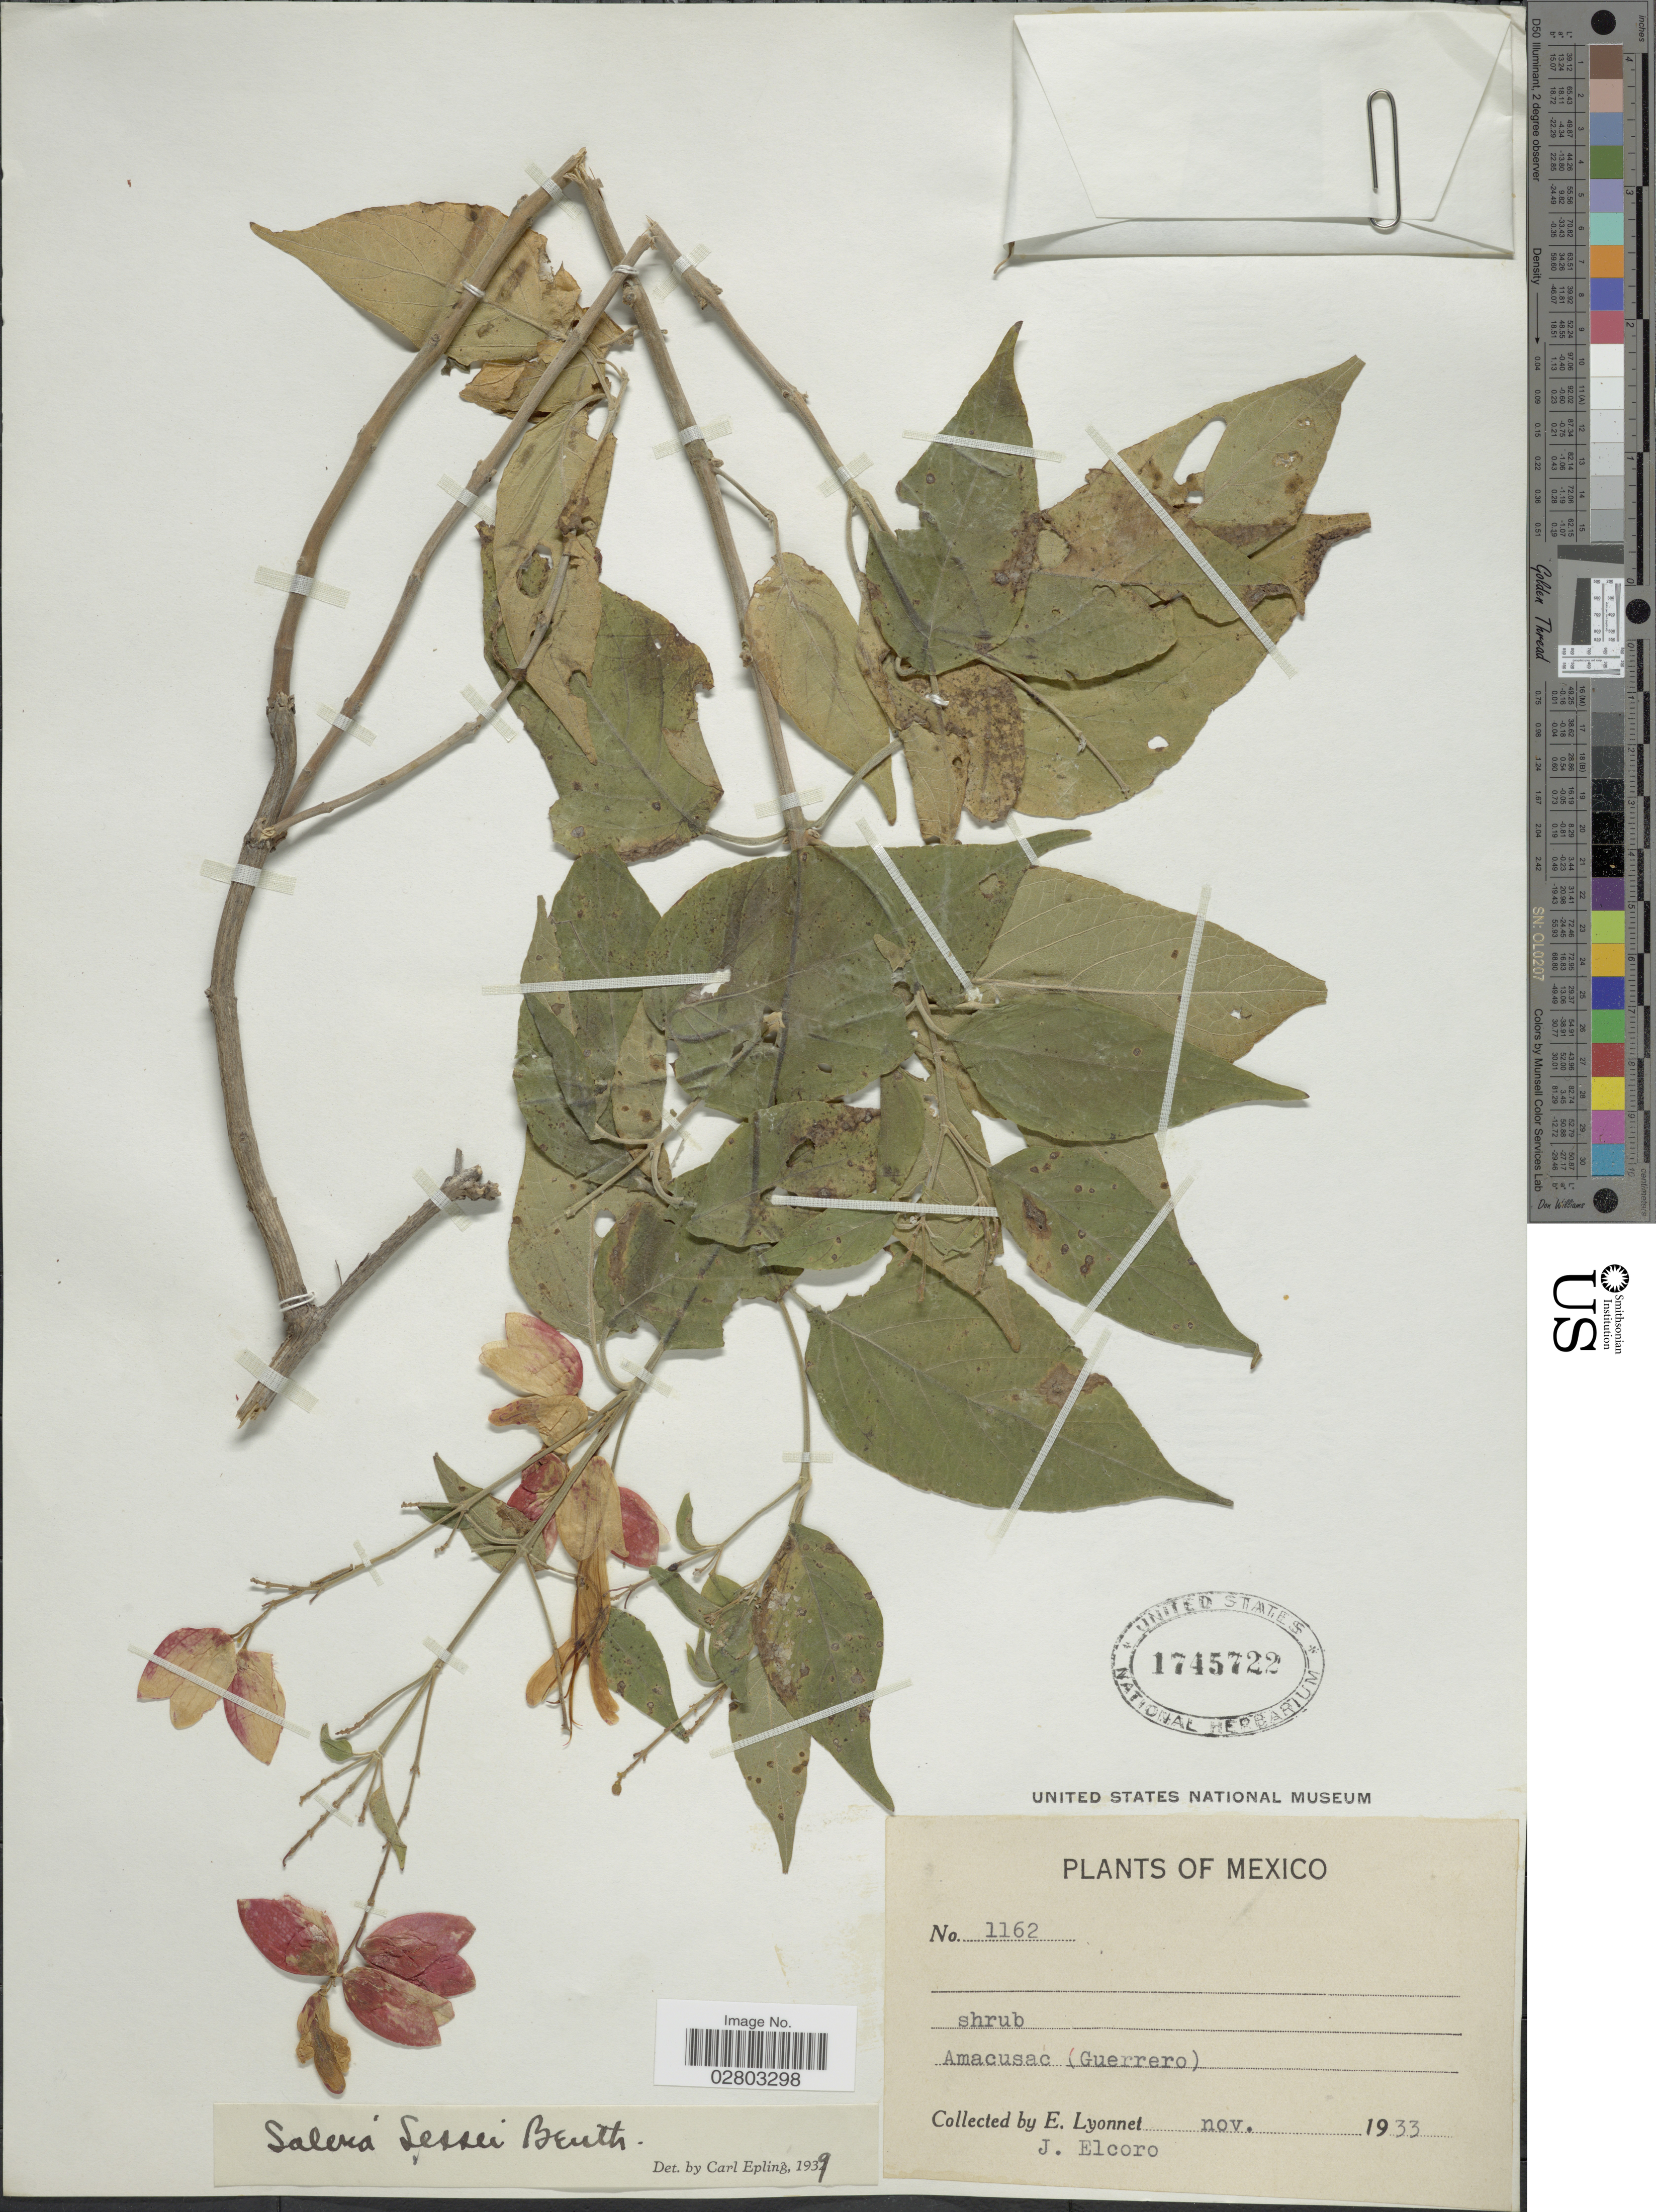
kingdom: Plantae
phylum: Tracheophyta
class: Magnoliopsida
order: Lamiales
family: Lamiaceae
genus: Salvia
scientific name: Salvia sessei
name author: Benth.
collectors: E. Lyonnet & J. Elcoro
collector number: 1162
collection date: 1933-11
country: Mexico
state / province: Guerrero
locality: Amacusac.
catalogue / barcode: US 1745722